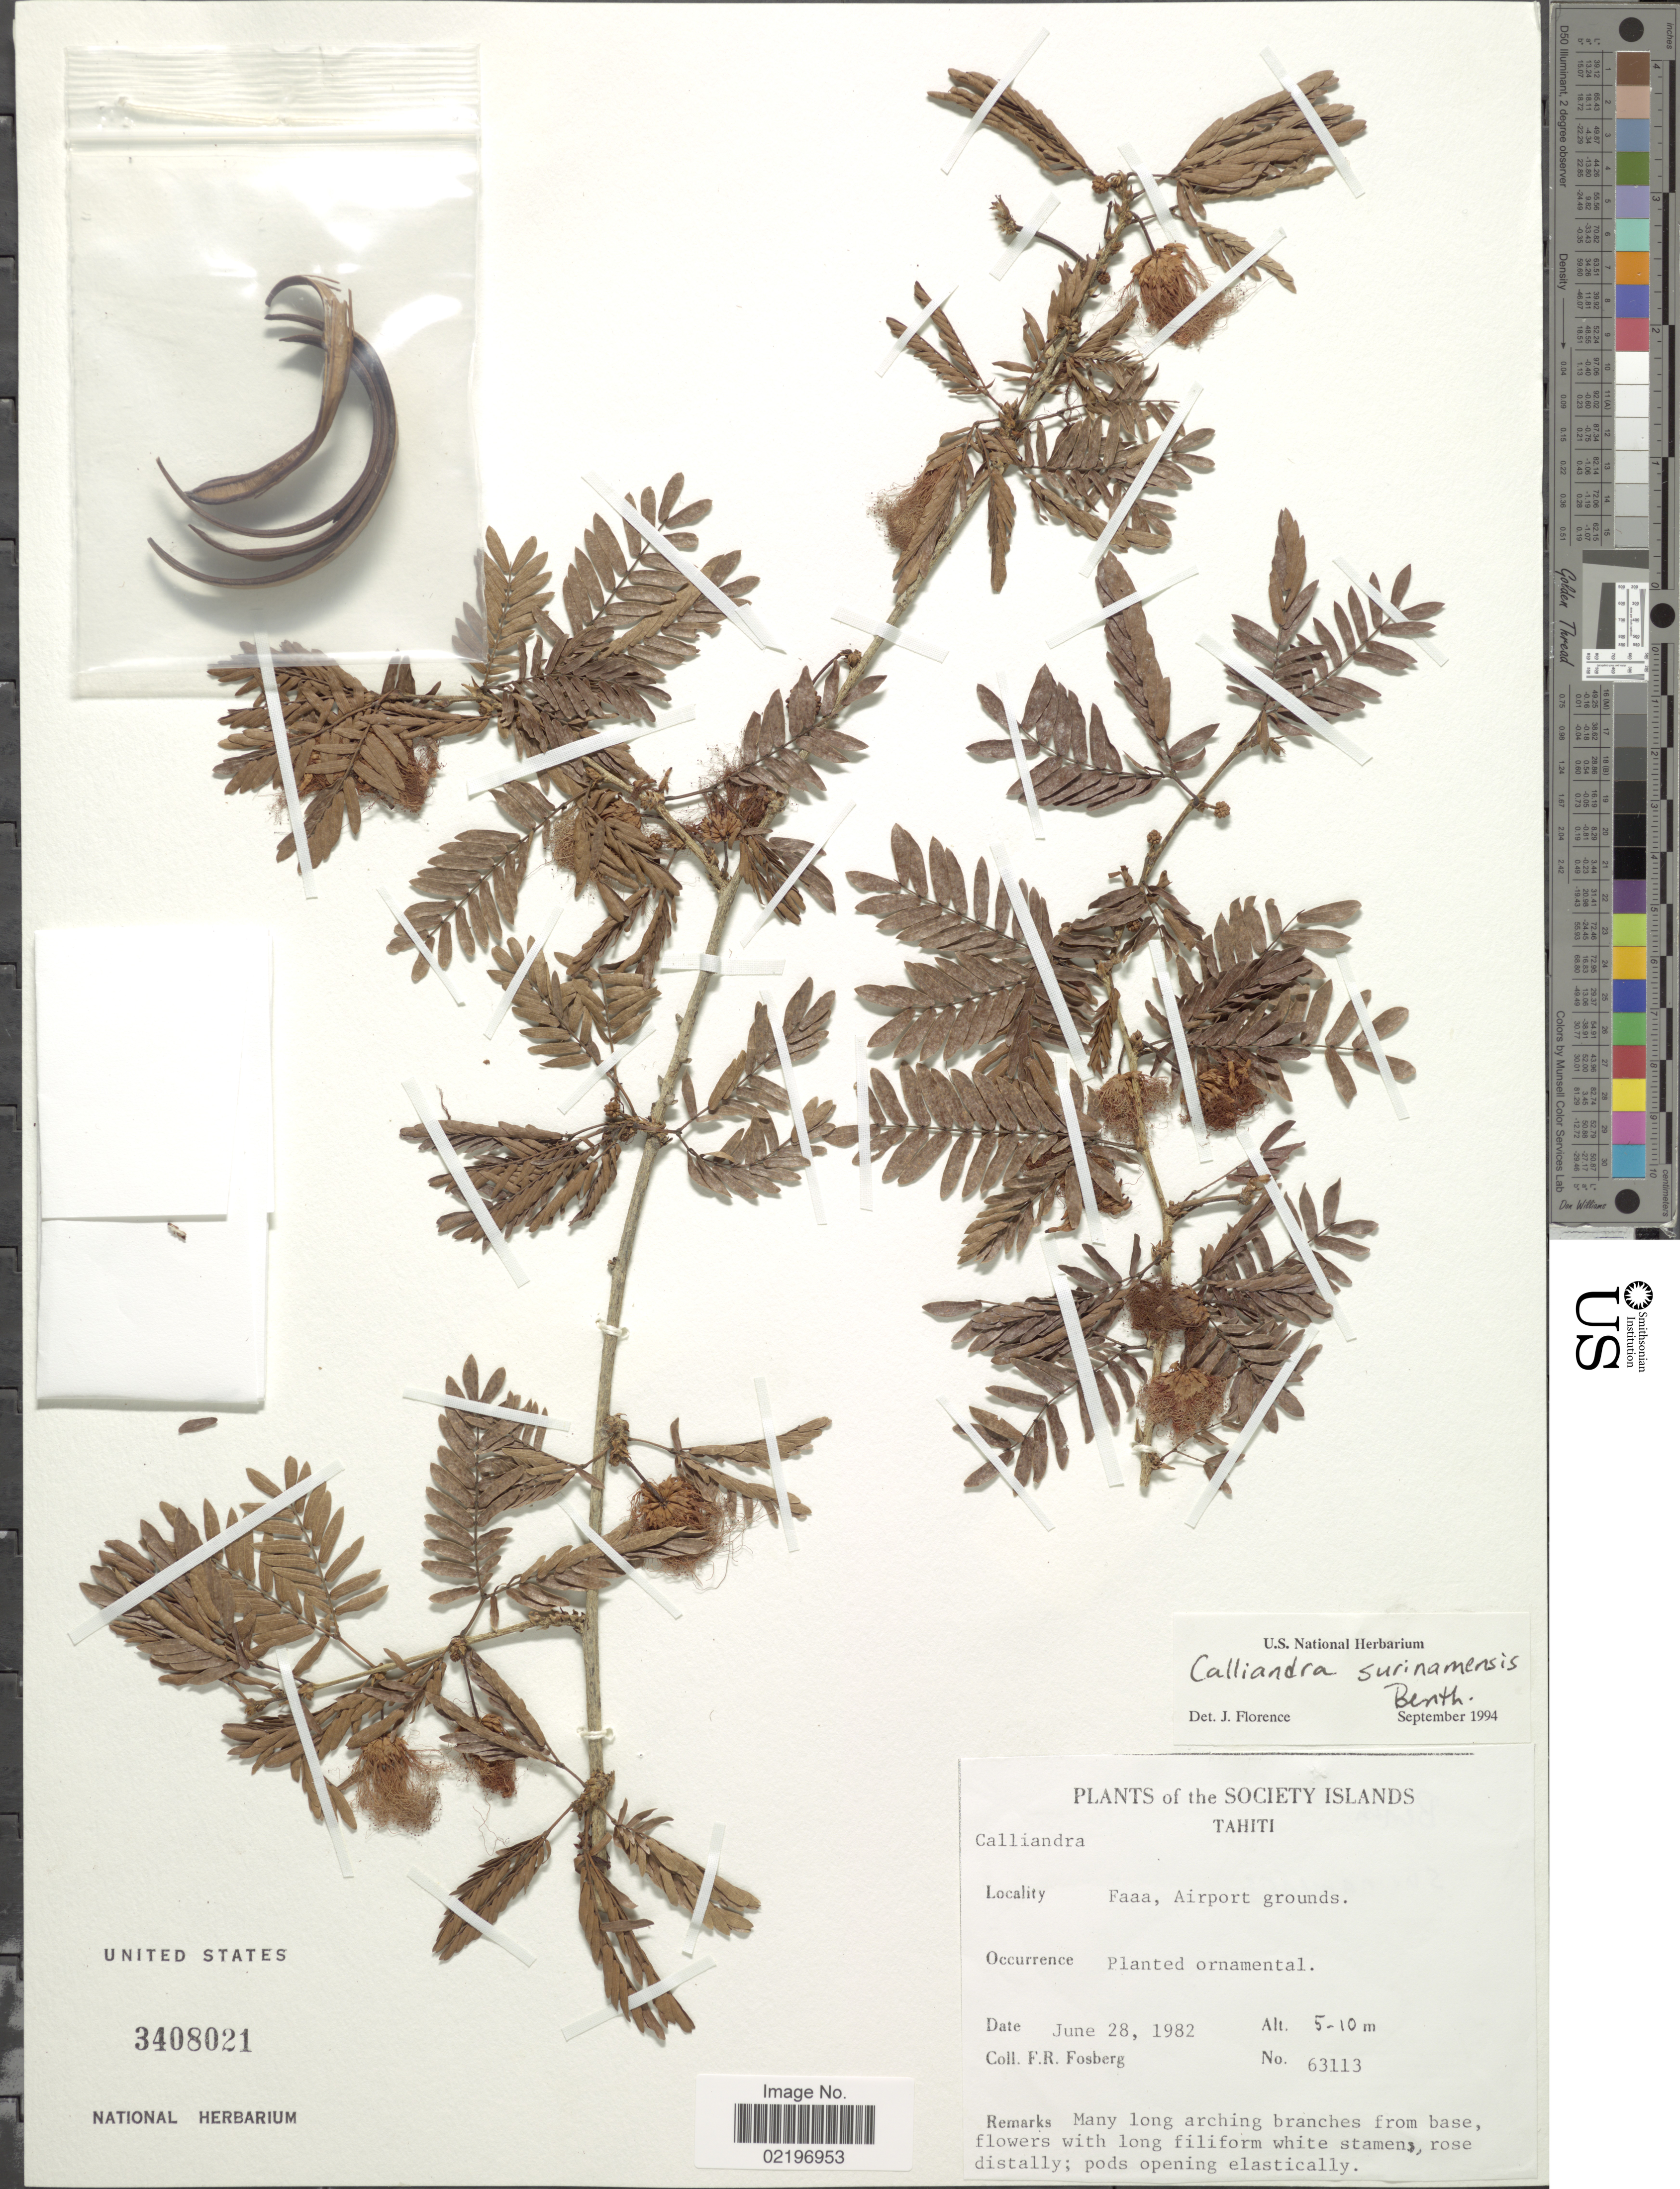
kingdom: Plantae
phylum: Tracheophyta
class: Magnoliopsida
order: Fabales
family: Fabaceae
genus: Calliandra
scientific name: Calliandra surinamensis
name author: Benth.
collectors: F. R. Fosberg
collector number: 63113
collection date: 1982-06-28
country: French Polynesia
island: Tahiti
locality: Society Islands. Tahiti. Faaa, Airport grounds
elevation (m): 5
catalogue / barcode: US 3408021